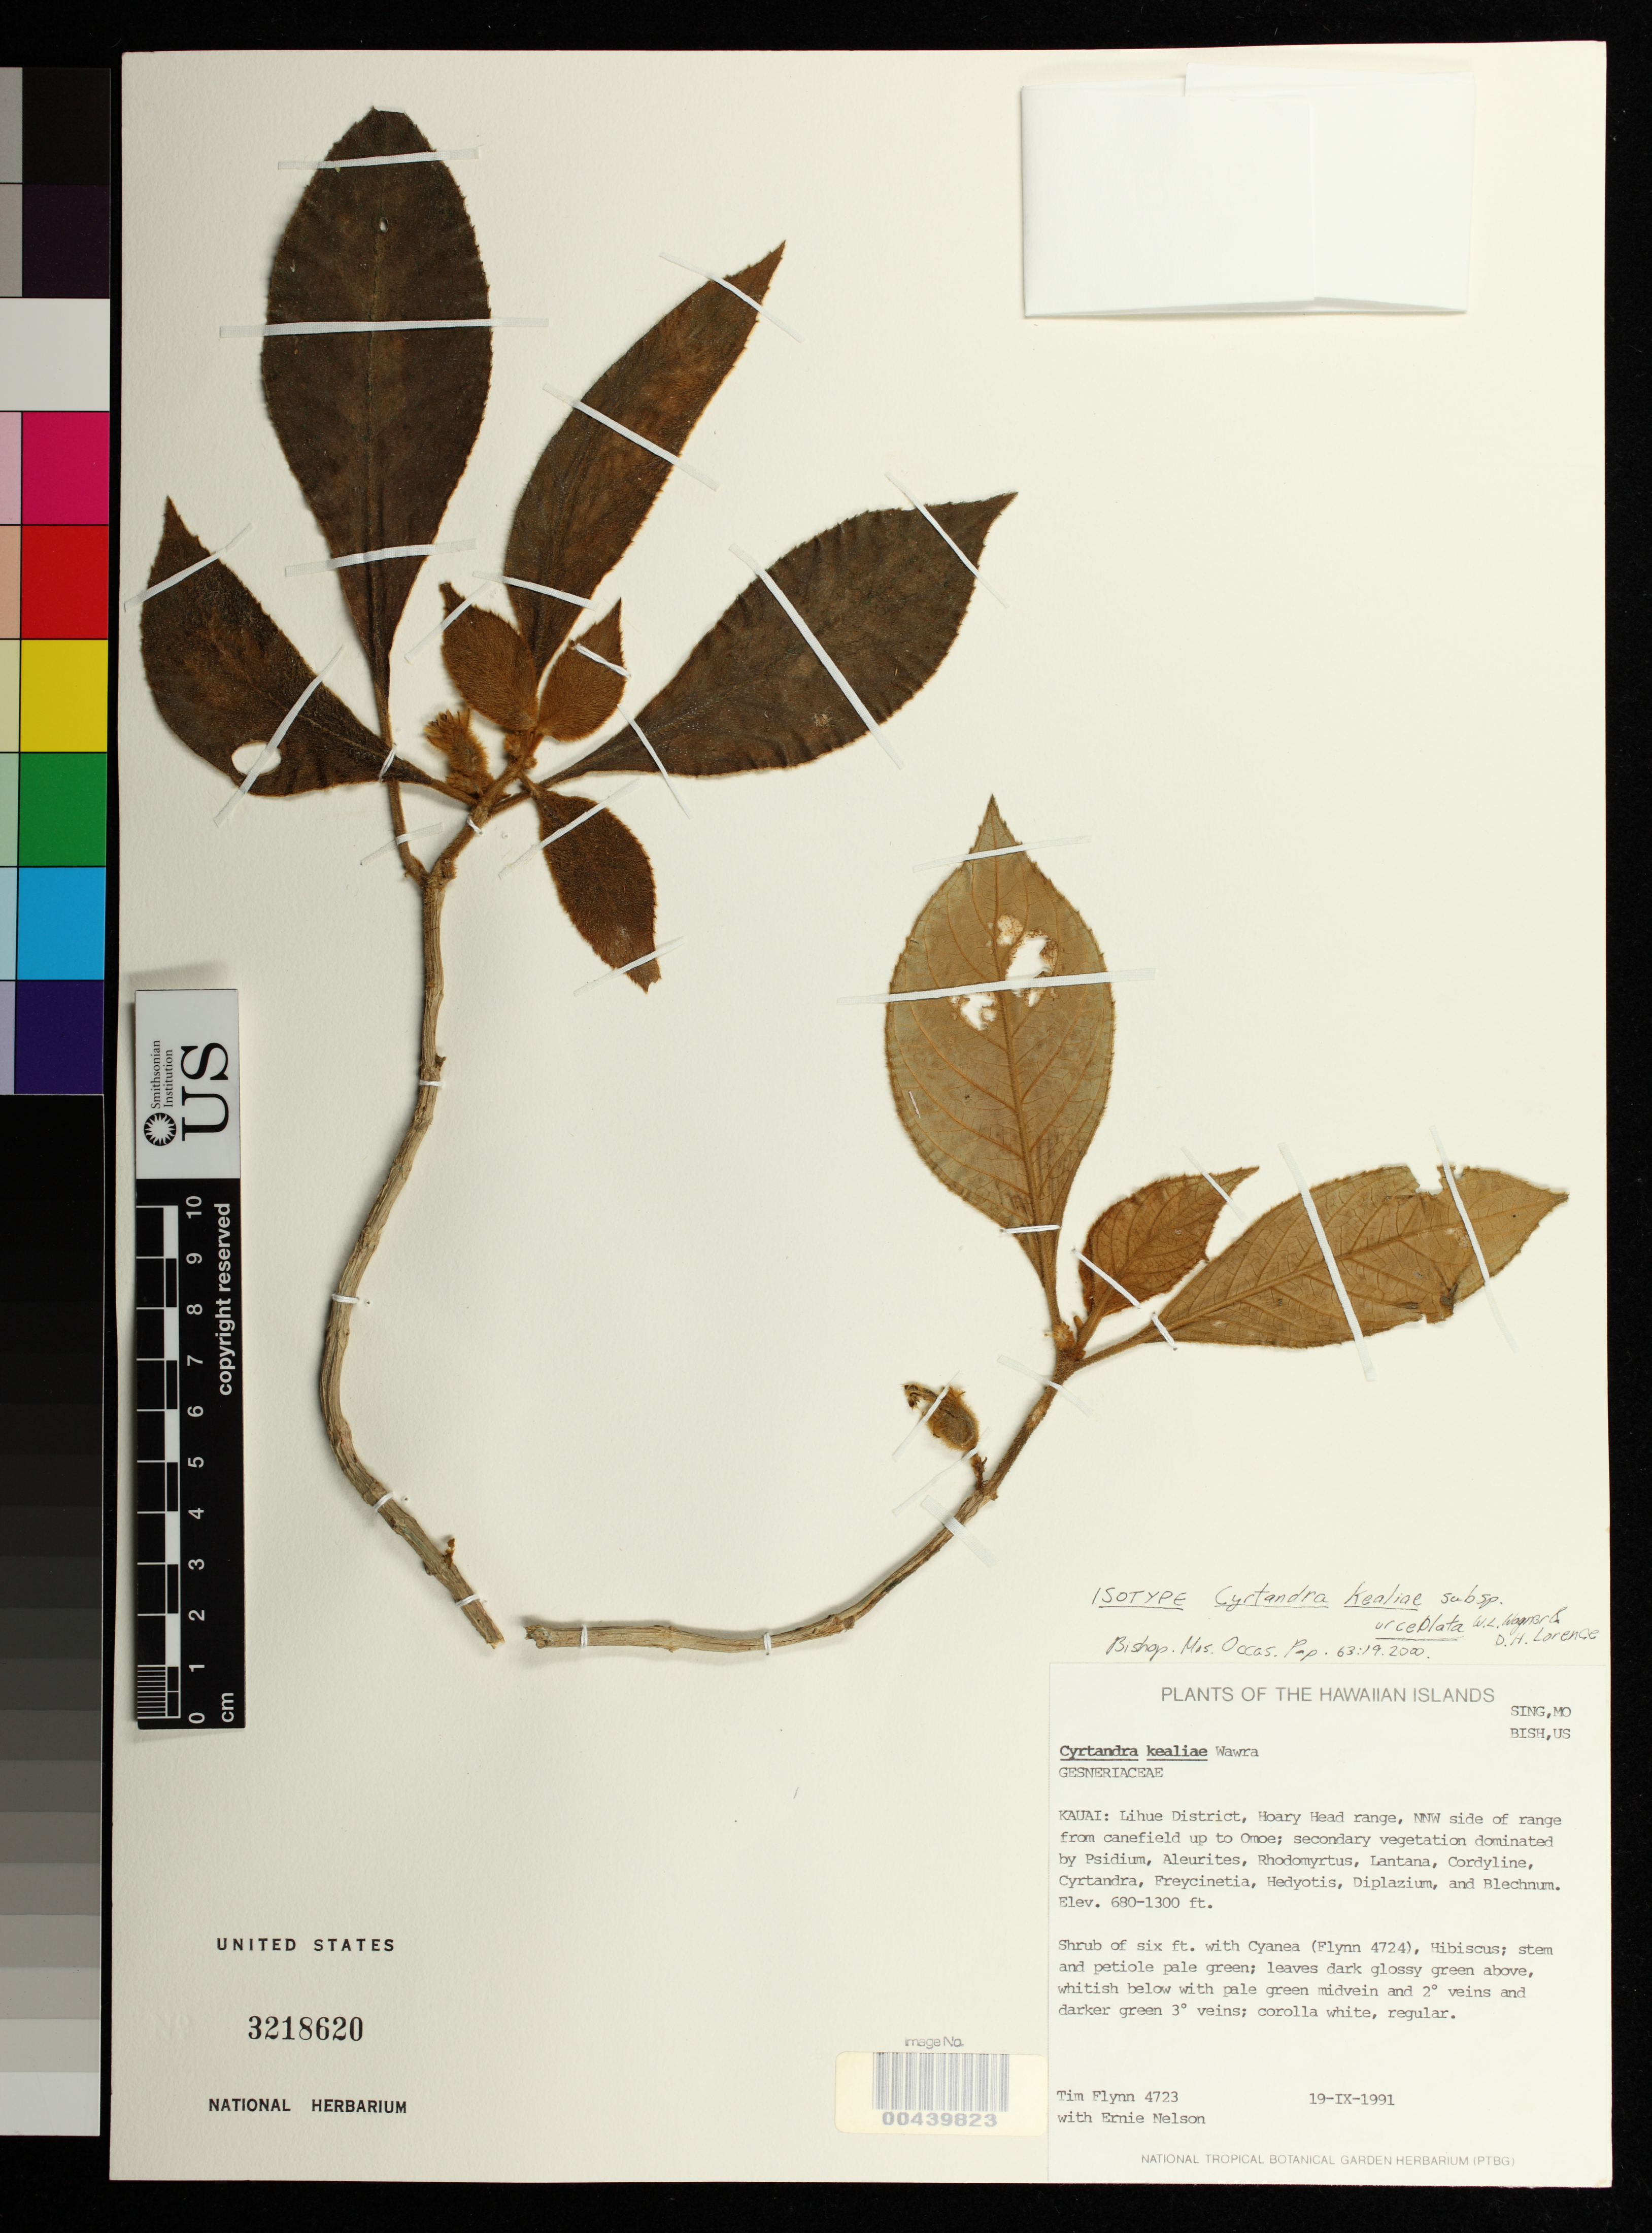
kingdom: Plantae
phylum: Tracheophyta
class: Magnoliopsida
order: Lamiales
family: Gesneriaceae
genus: Cyrtandra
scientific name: Cyrtandra kealiae subsp. urceolata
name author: W.L. Wagner & Lorence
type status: Isotype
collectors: T. W. Flynn & E. Nelson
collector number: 4723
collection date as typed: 19-IX-1991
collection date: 1991-09-19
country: United States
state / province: Hawaii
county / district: Kauai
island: Kaua'i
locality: Lihue District, Hoary Head range, NNW side of range from canefield up to Omoe.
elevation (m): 207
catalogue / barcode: US 3218620